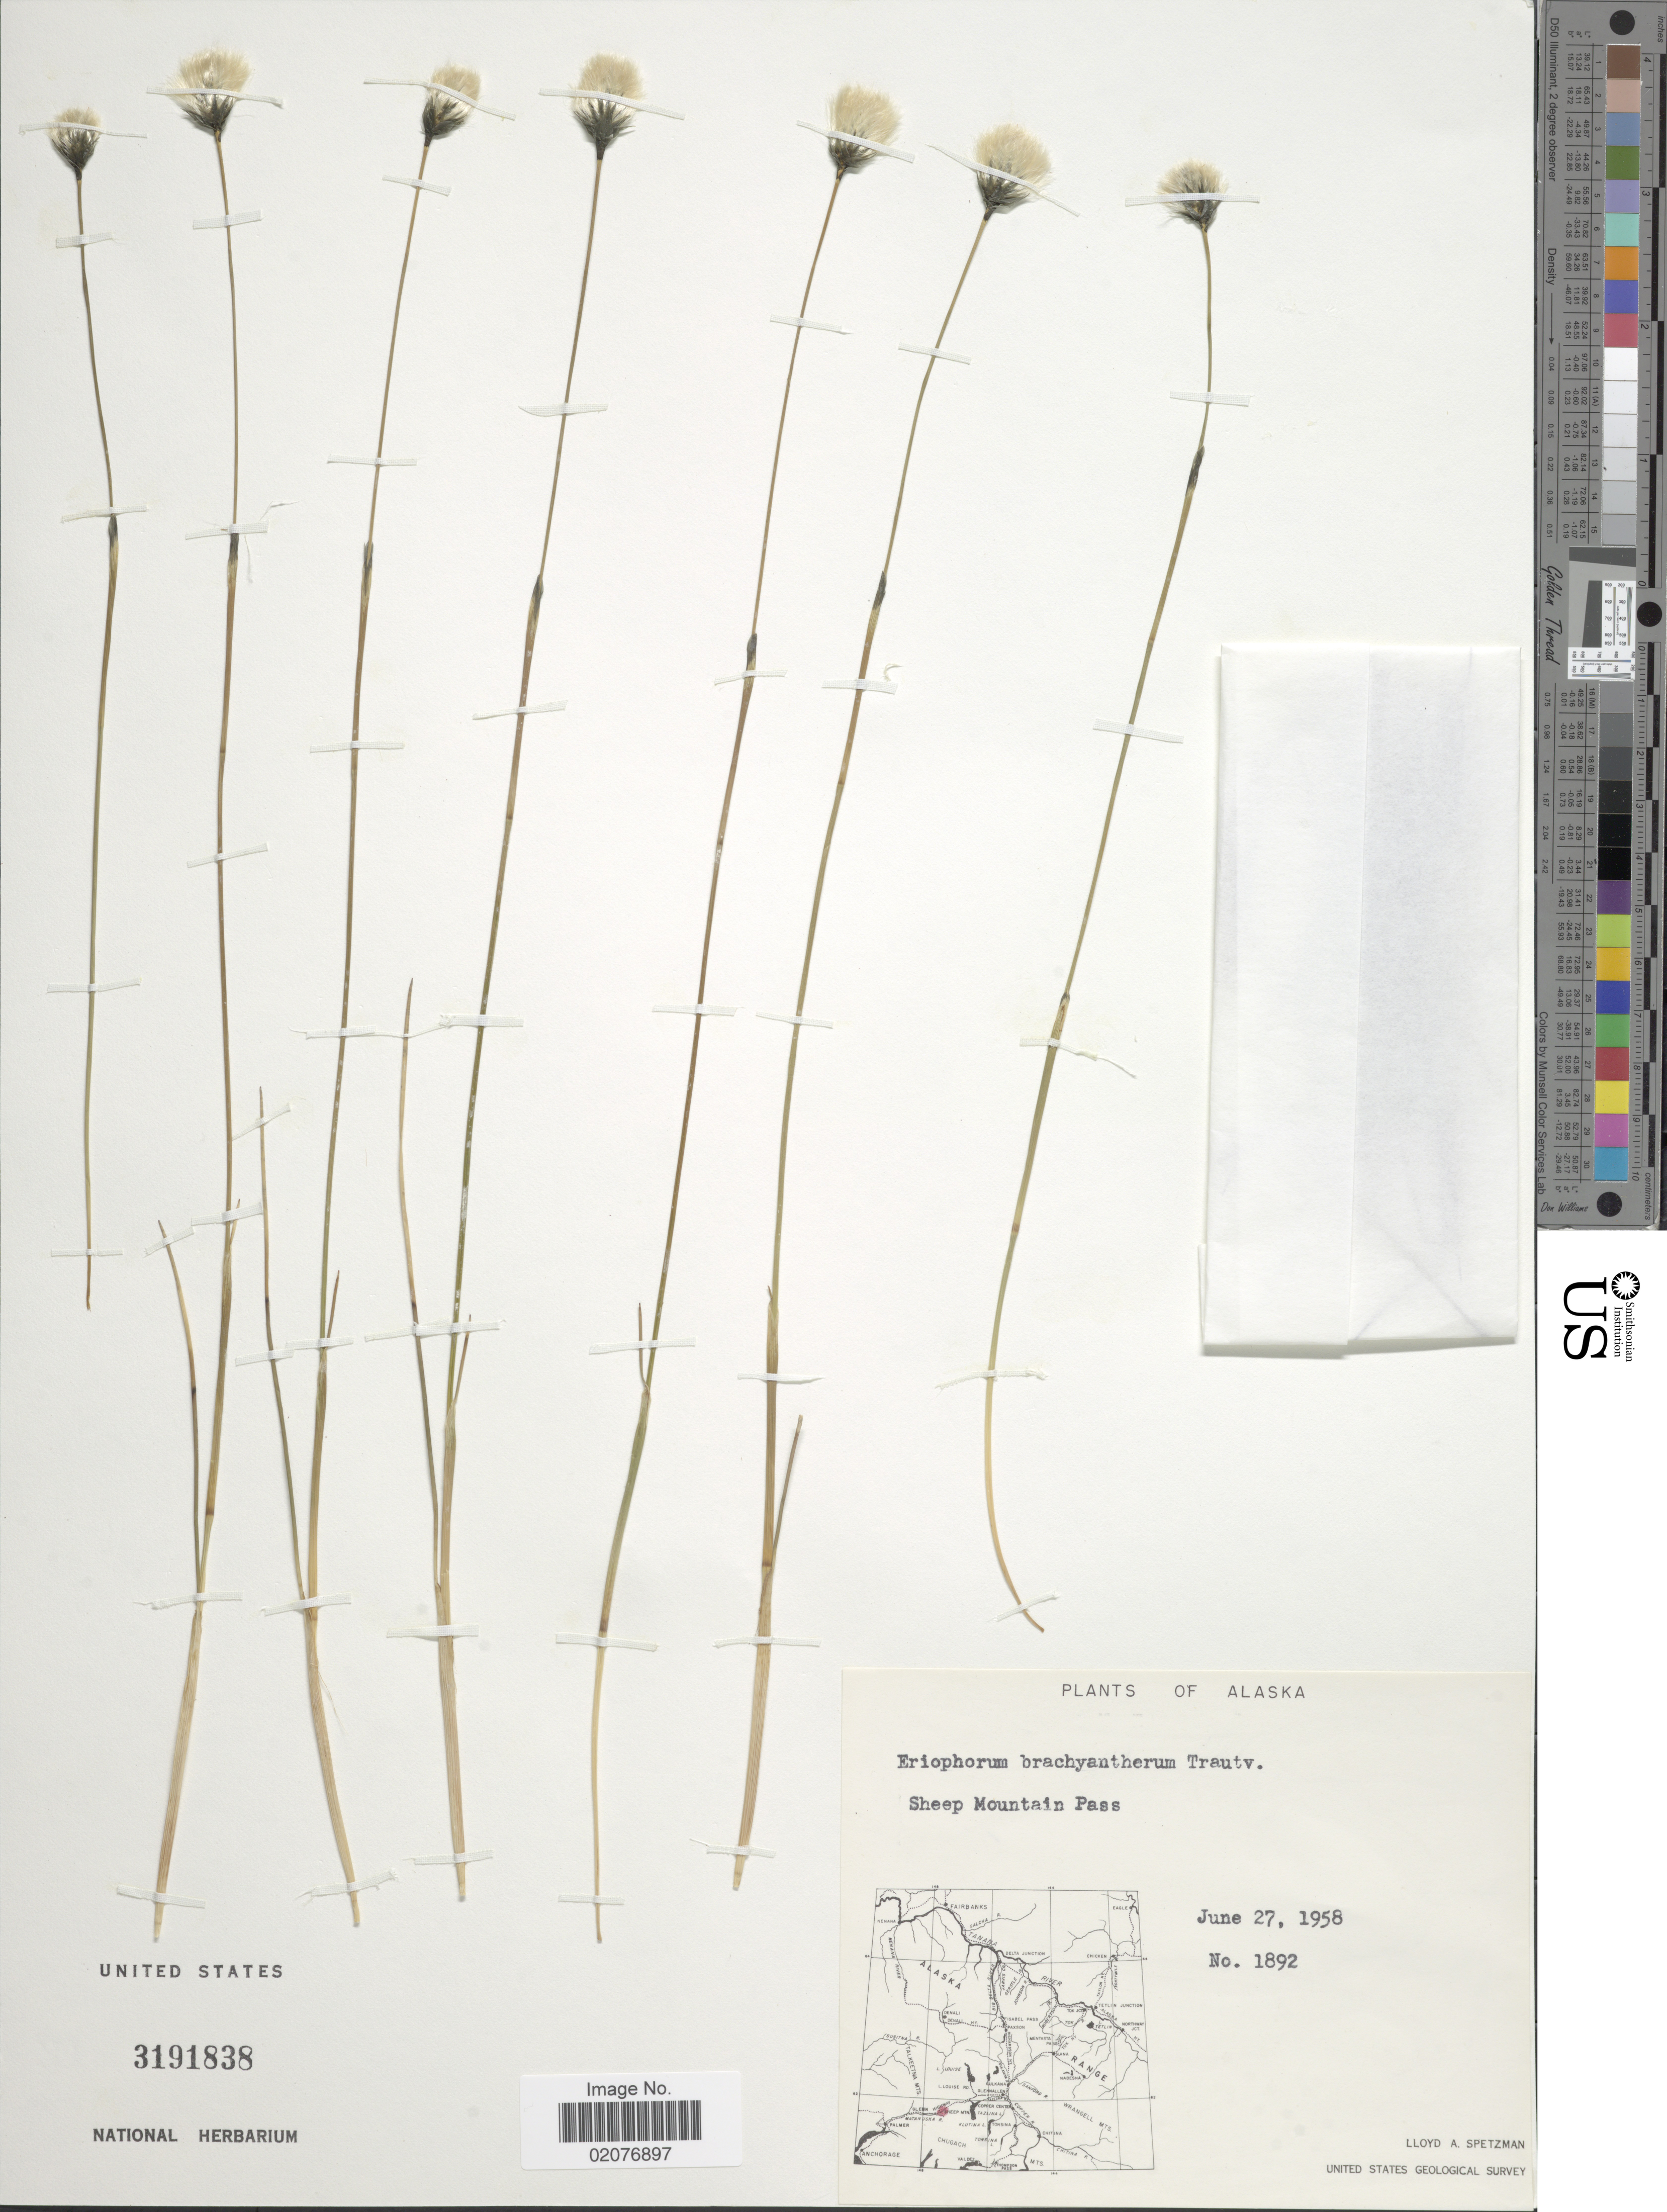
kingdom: Plantae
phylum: Tracheophyta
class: Liliopsida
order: Poales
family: Cyperaceae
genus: Eriophorum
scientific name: Eriophorum brachyantherum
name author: Trautv. & C.A. Mey.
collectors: L. Spetzman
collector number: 1892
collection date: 1958-06-27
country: United States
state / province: Alaska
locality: Sheep Mountain Pass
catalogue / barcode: US 3191838